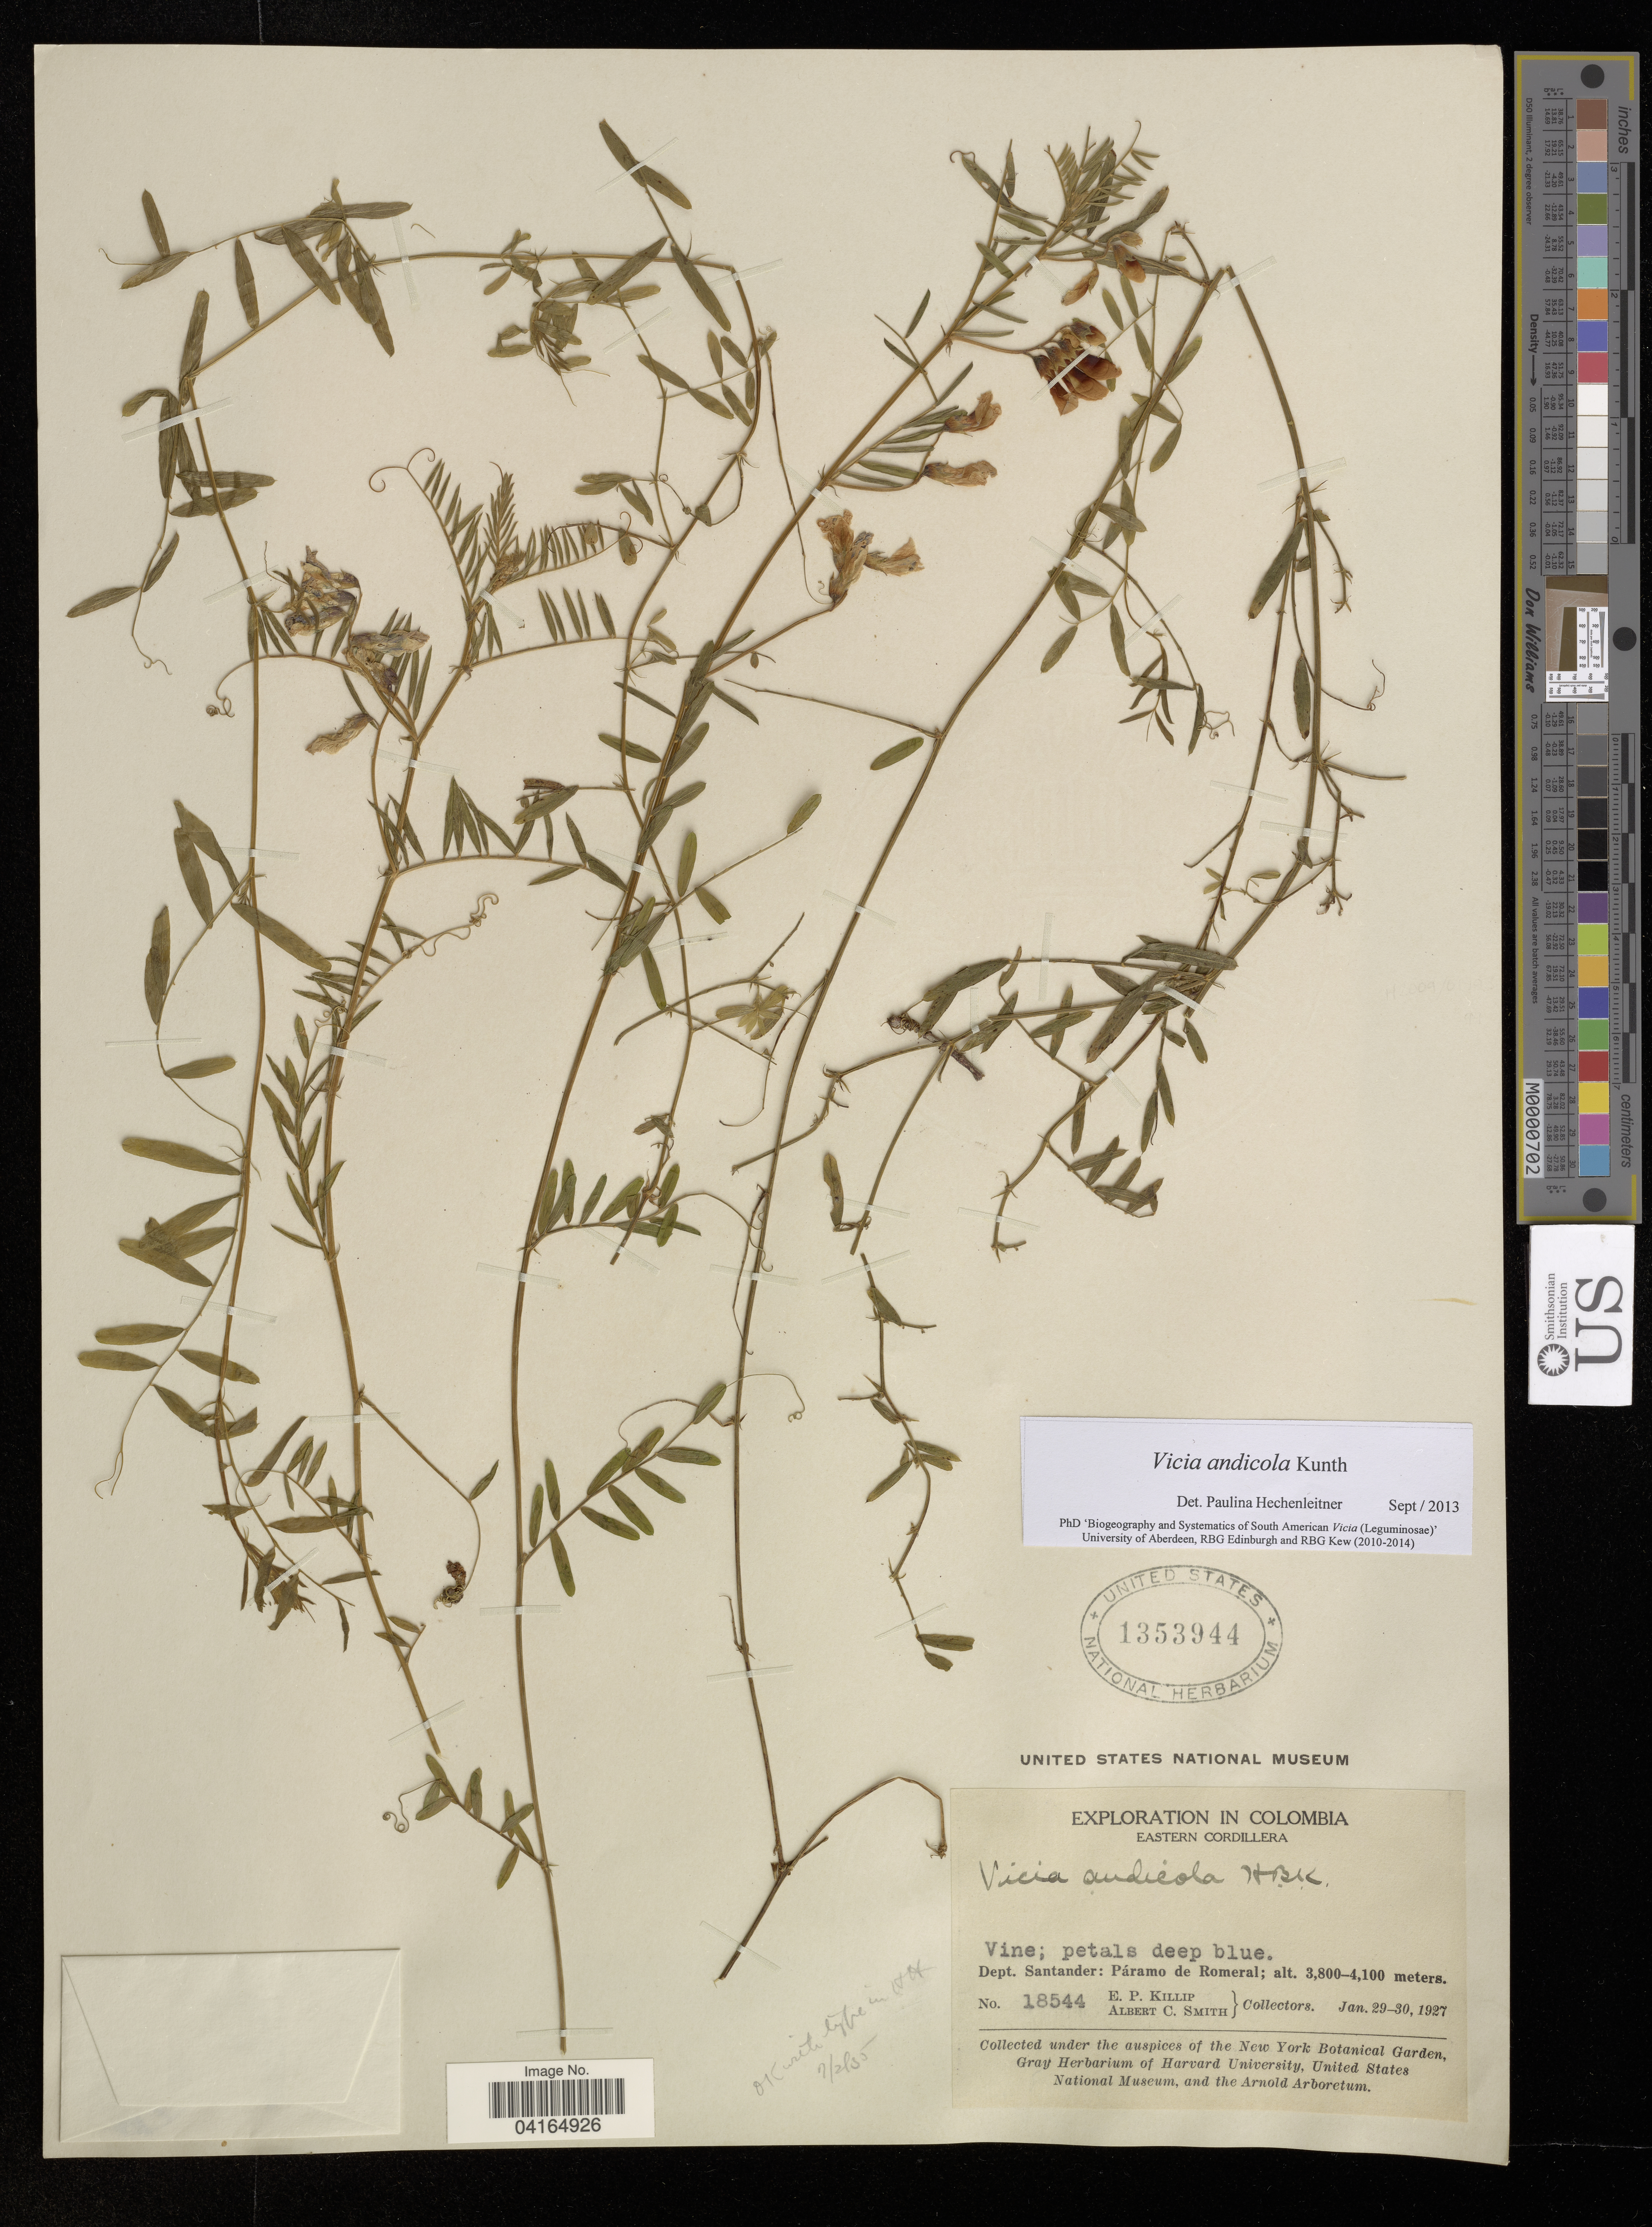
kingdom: Plantae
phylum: Tracheophyta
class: Magnoliopsida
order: Fabales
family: Fabaceae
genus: Vicia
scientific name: Vicia andicola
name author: Kunth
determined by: Hechenleitner, Paulina, RBG Edinburgh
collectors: E. P. Killip & A. C. Smith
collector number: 18544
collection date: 1927-01-29/1927-01-30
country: Colombia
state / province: Santander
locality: Páramo de Romeral.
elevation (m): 1158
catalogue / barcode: US 1353944